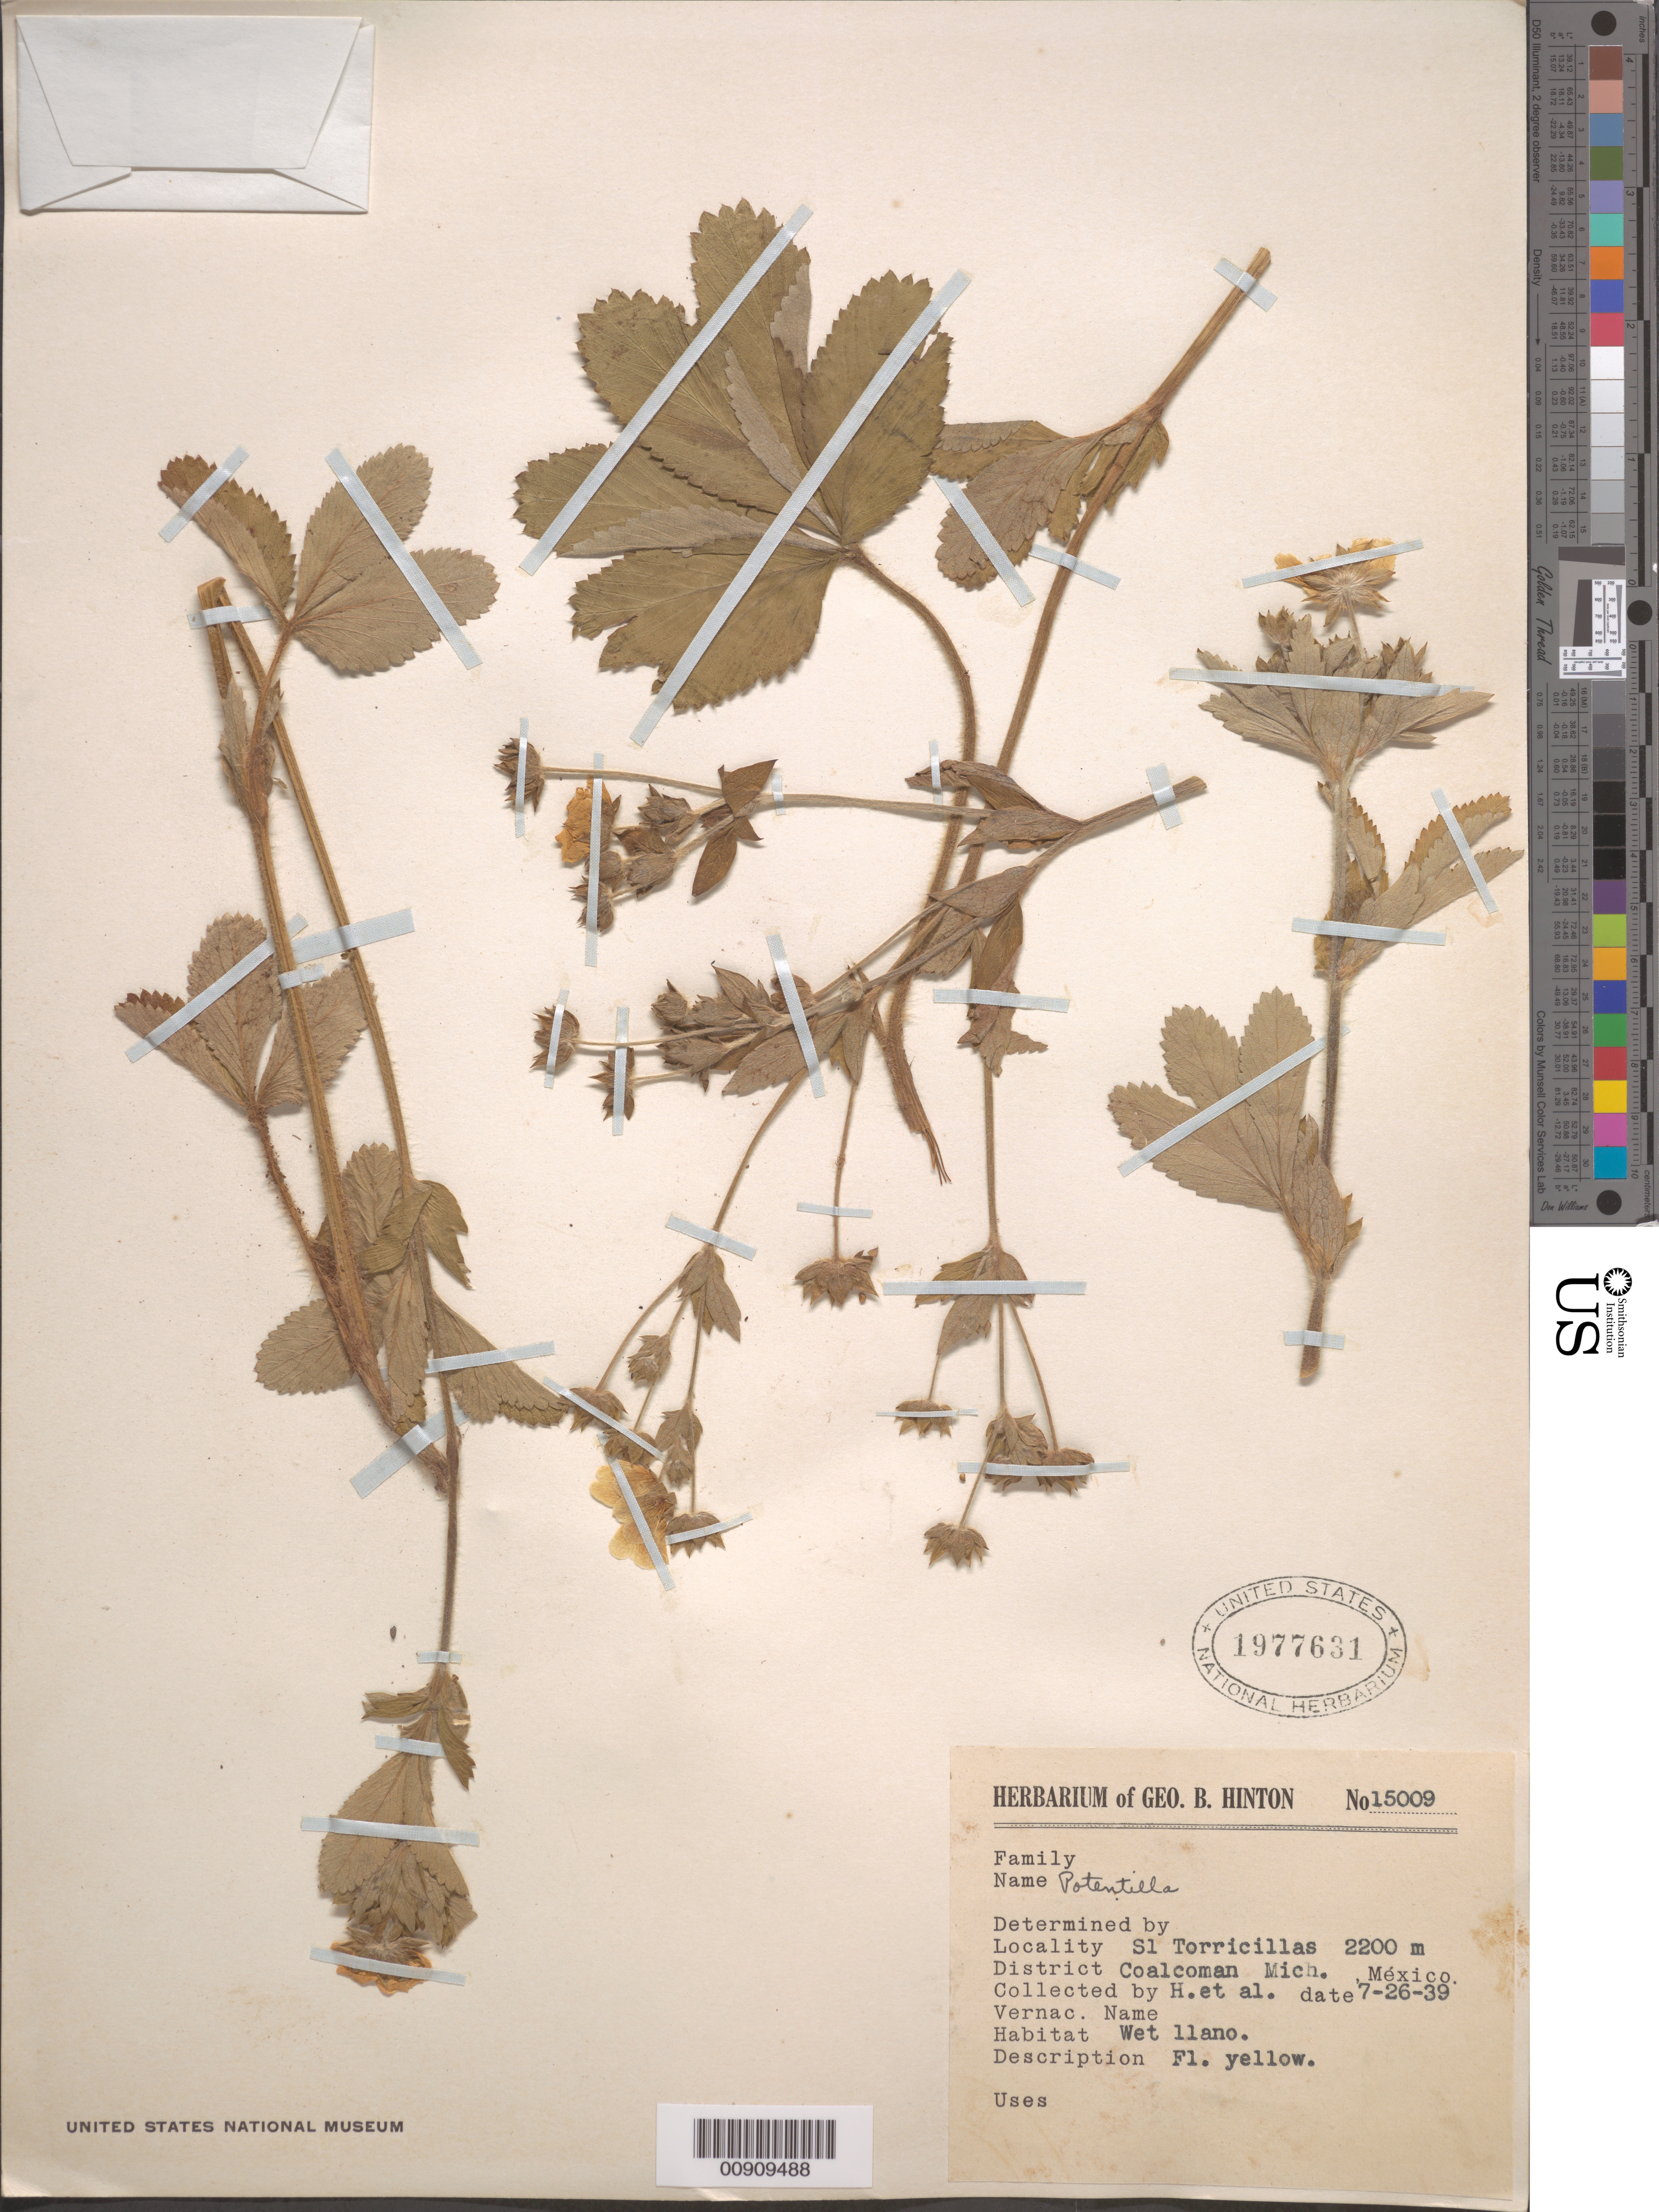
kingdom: Plantae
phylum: Tracheophyta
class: Magnoliopsida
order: Rosales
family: Rosaceae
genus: Potentilla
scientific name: Potentilla sp.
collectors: G. B. Hinton & et al.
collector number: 15009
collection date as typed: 26 Jul 1939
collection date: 1939-07-26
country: Mexico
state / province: Michoacán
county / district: Coalcomán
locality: SI Torricillas, District Coalcomán, Michoacán.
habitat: Wet llano.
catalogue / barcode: US 1977631